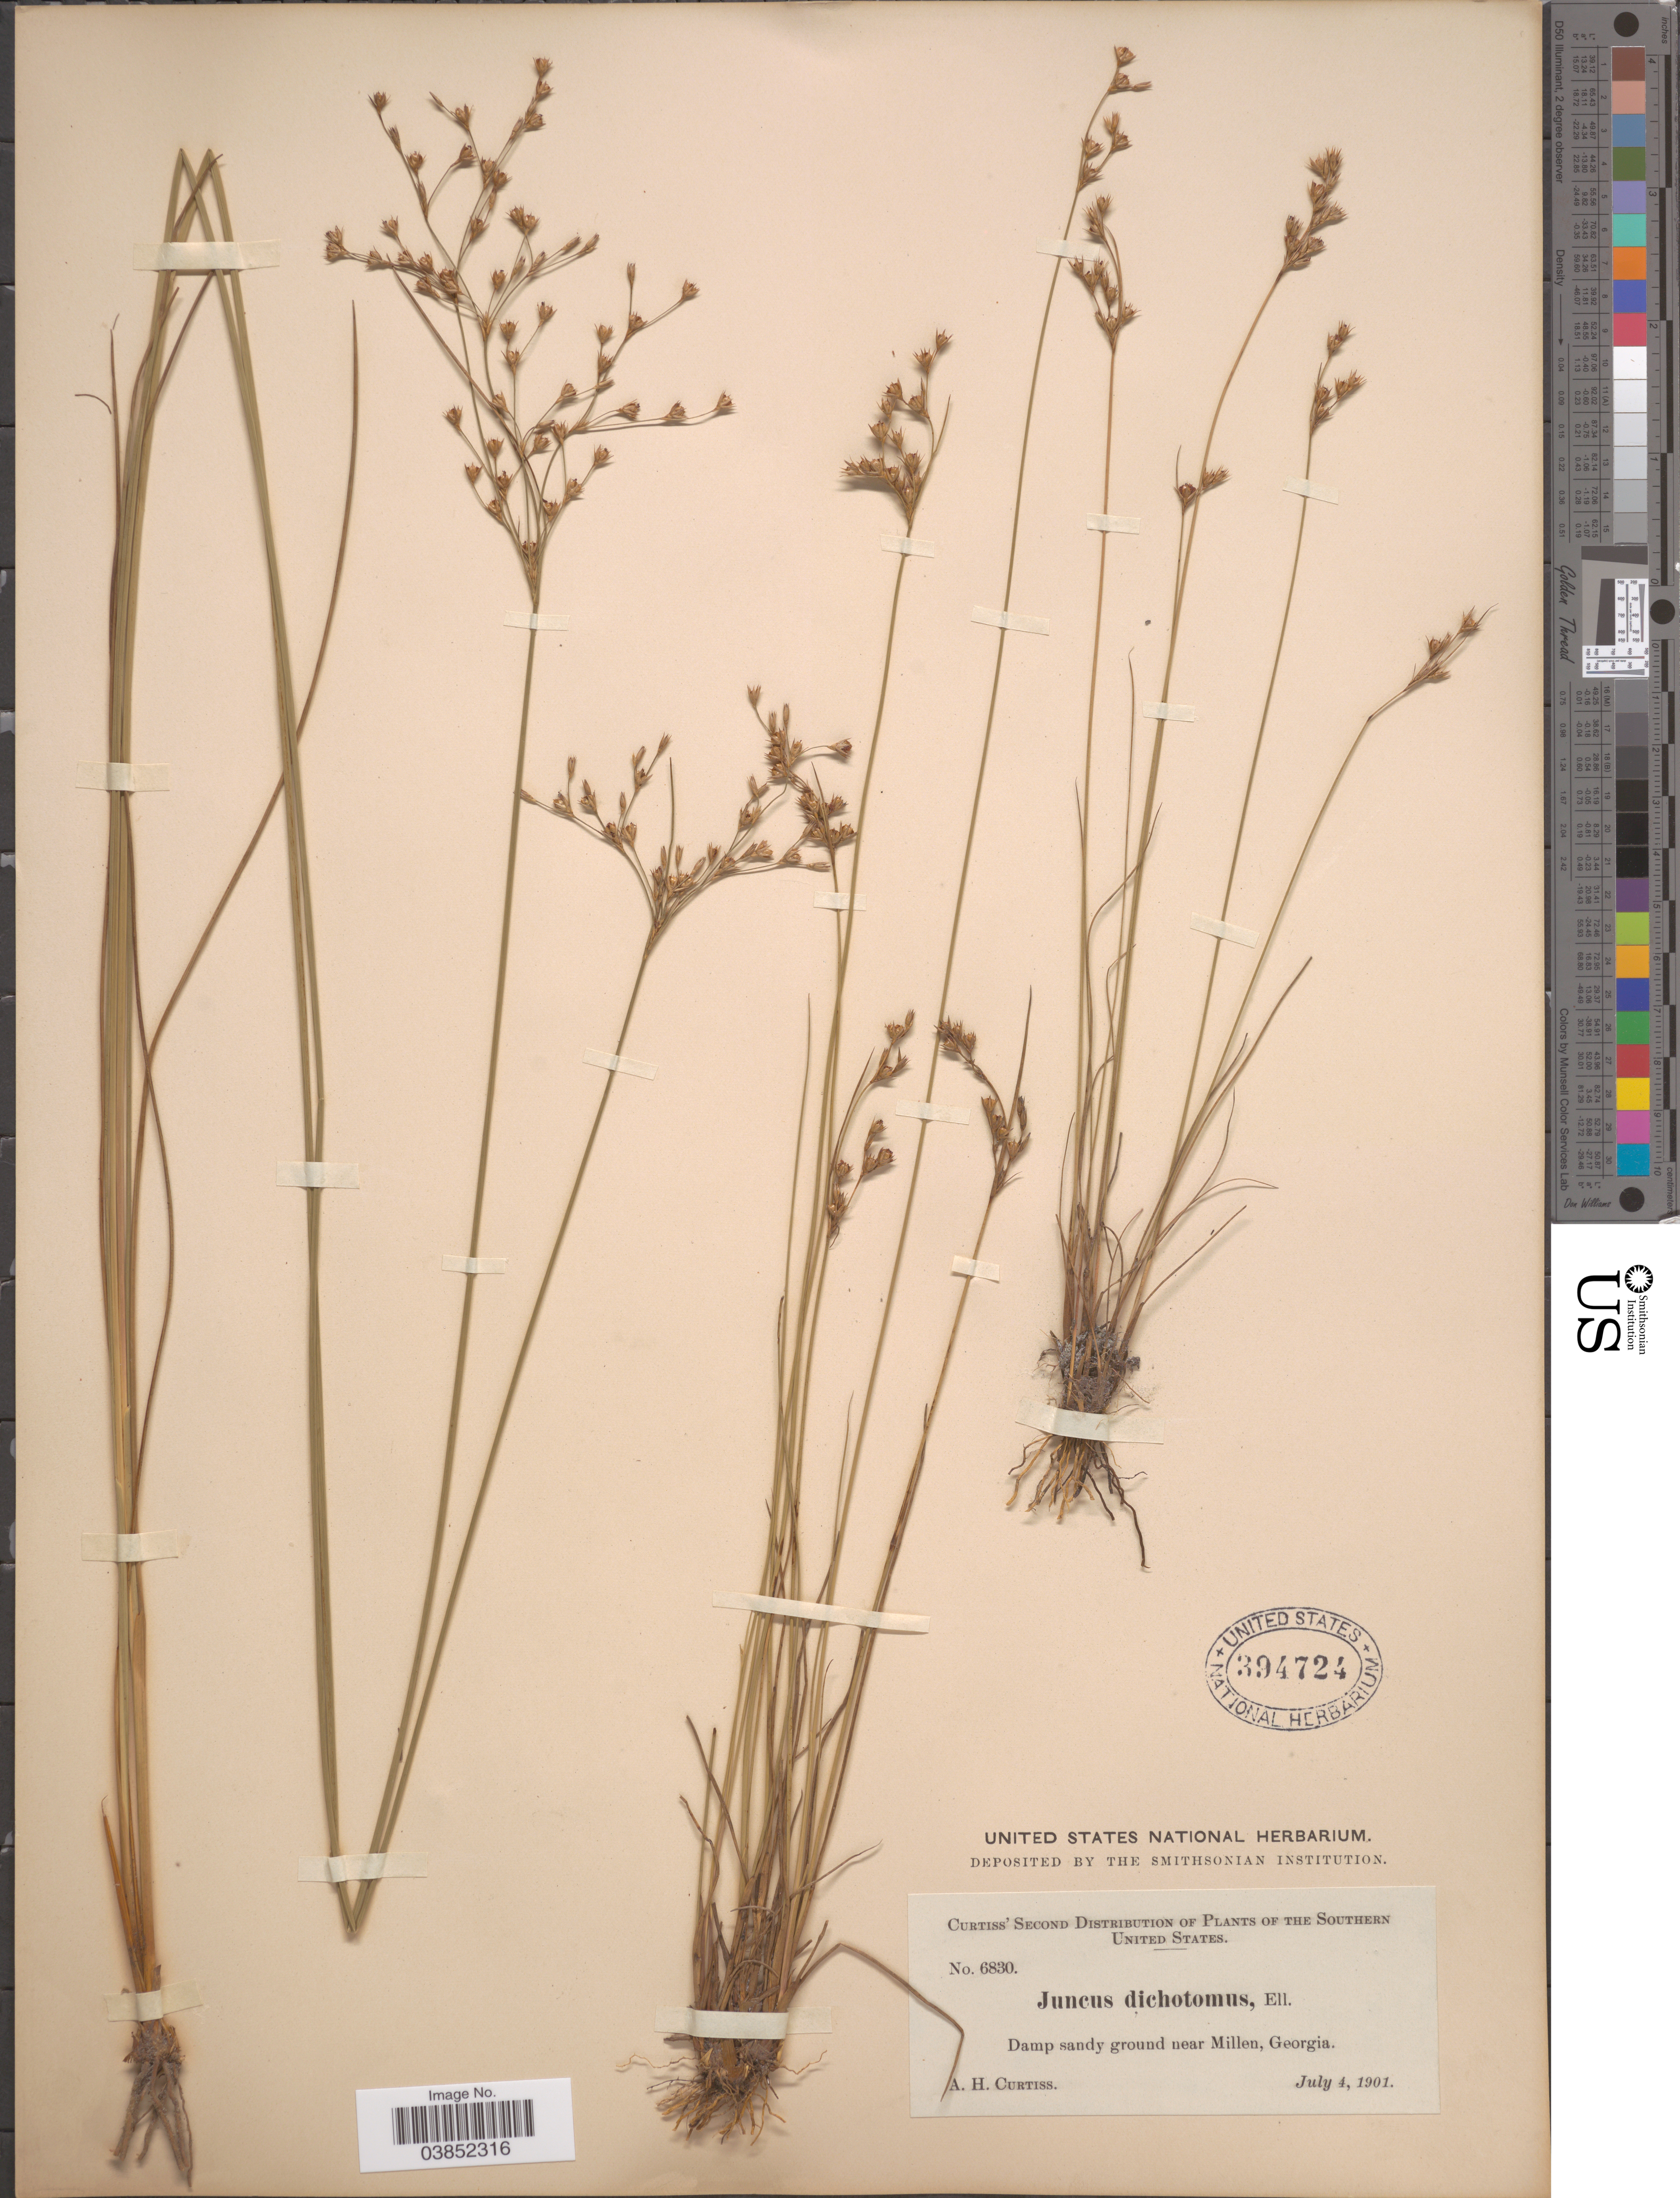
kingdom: Plantae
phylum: Tracheophyta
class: Liliopsida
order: Poales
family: Juncaceae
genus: Juncus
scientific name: Juncus dichotomus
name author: Elliott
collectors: A. H. Curtiss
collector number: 6830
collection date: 1901-07-04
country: United States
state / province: Georgia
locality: Southern United States. Damp sandy ground near Millen.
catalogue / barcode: US 394724